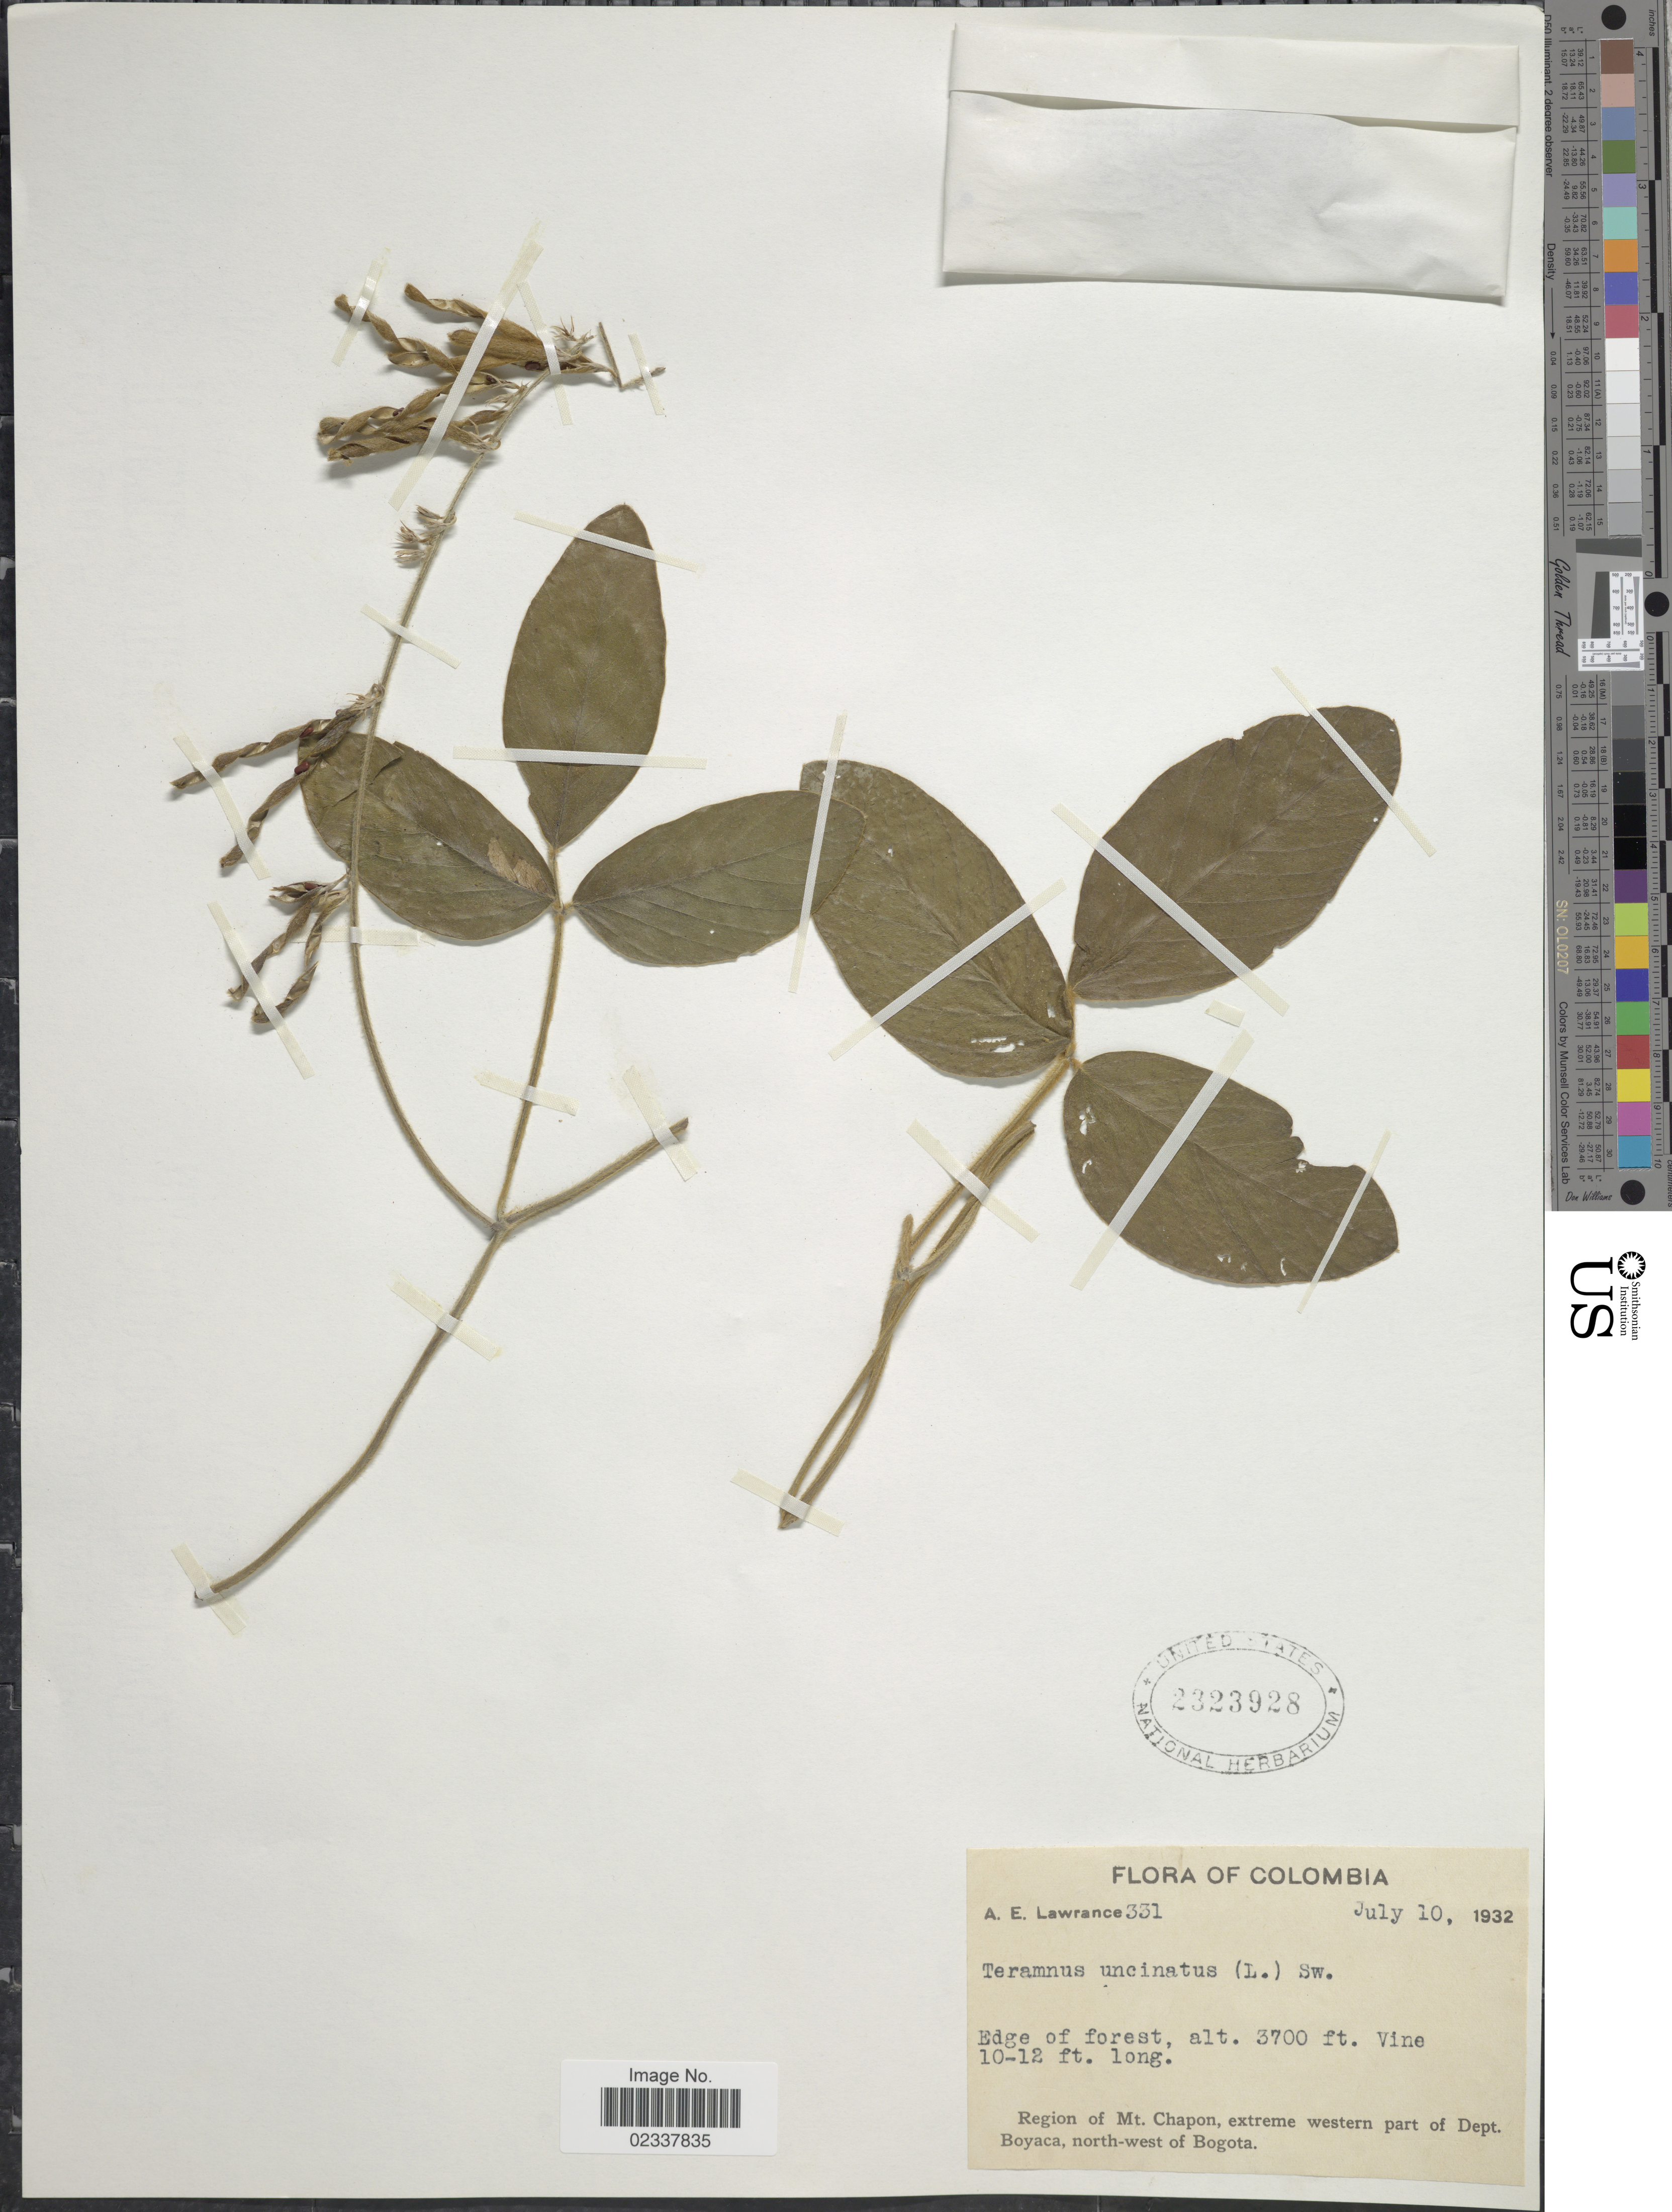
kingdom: Plantae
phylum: Tracheophyta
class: Magnoliopsida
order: Fabales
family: Fabaceae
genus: Teramnus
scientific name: Teramnus uncinatus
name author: (L.) Sw.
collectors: A. Lawrance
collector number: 331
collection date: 1932-07-10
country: Colombia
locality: Region of Mt. Chapon, extreme western part of Dept. Boyaca, north-west of Bogota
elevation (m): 1128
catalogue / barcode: US 2323928